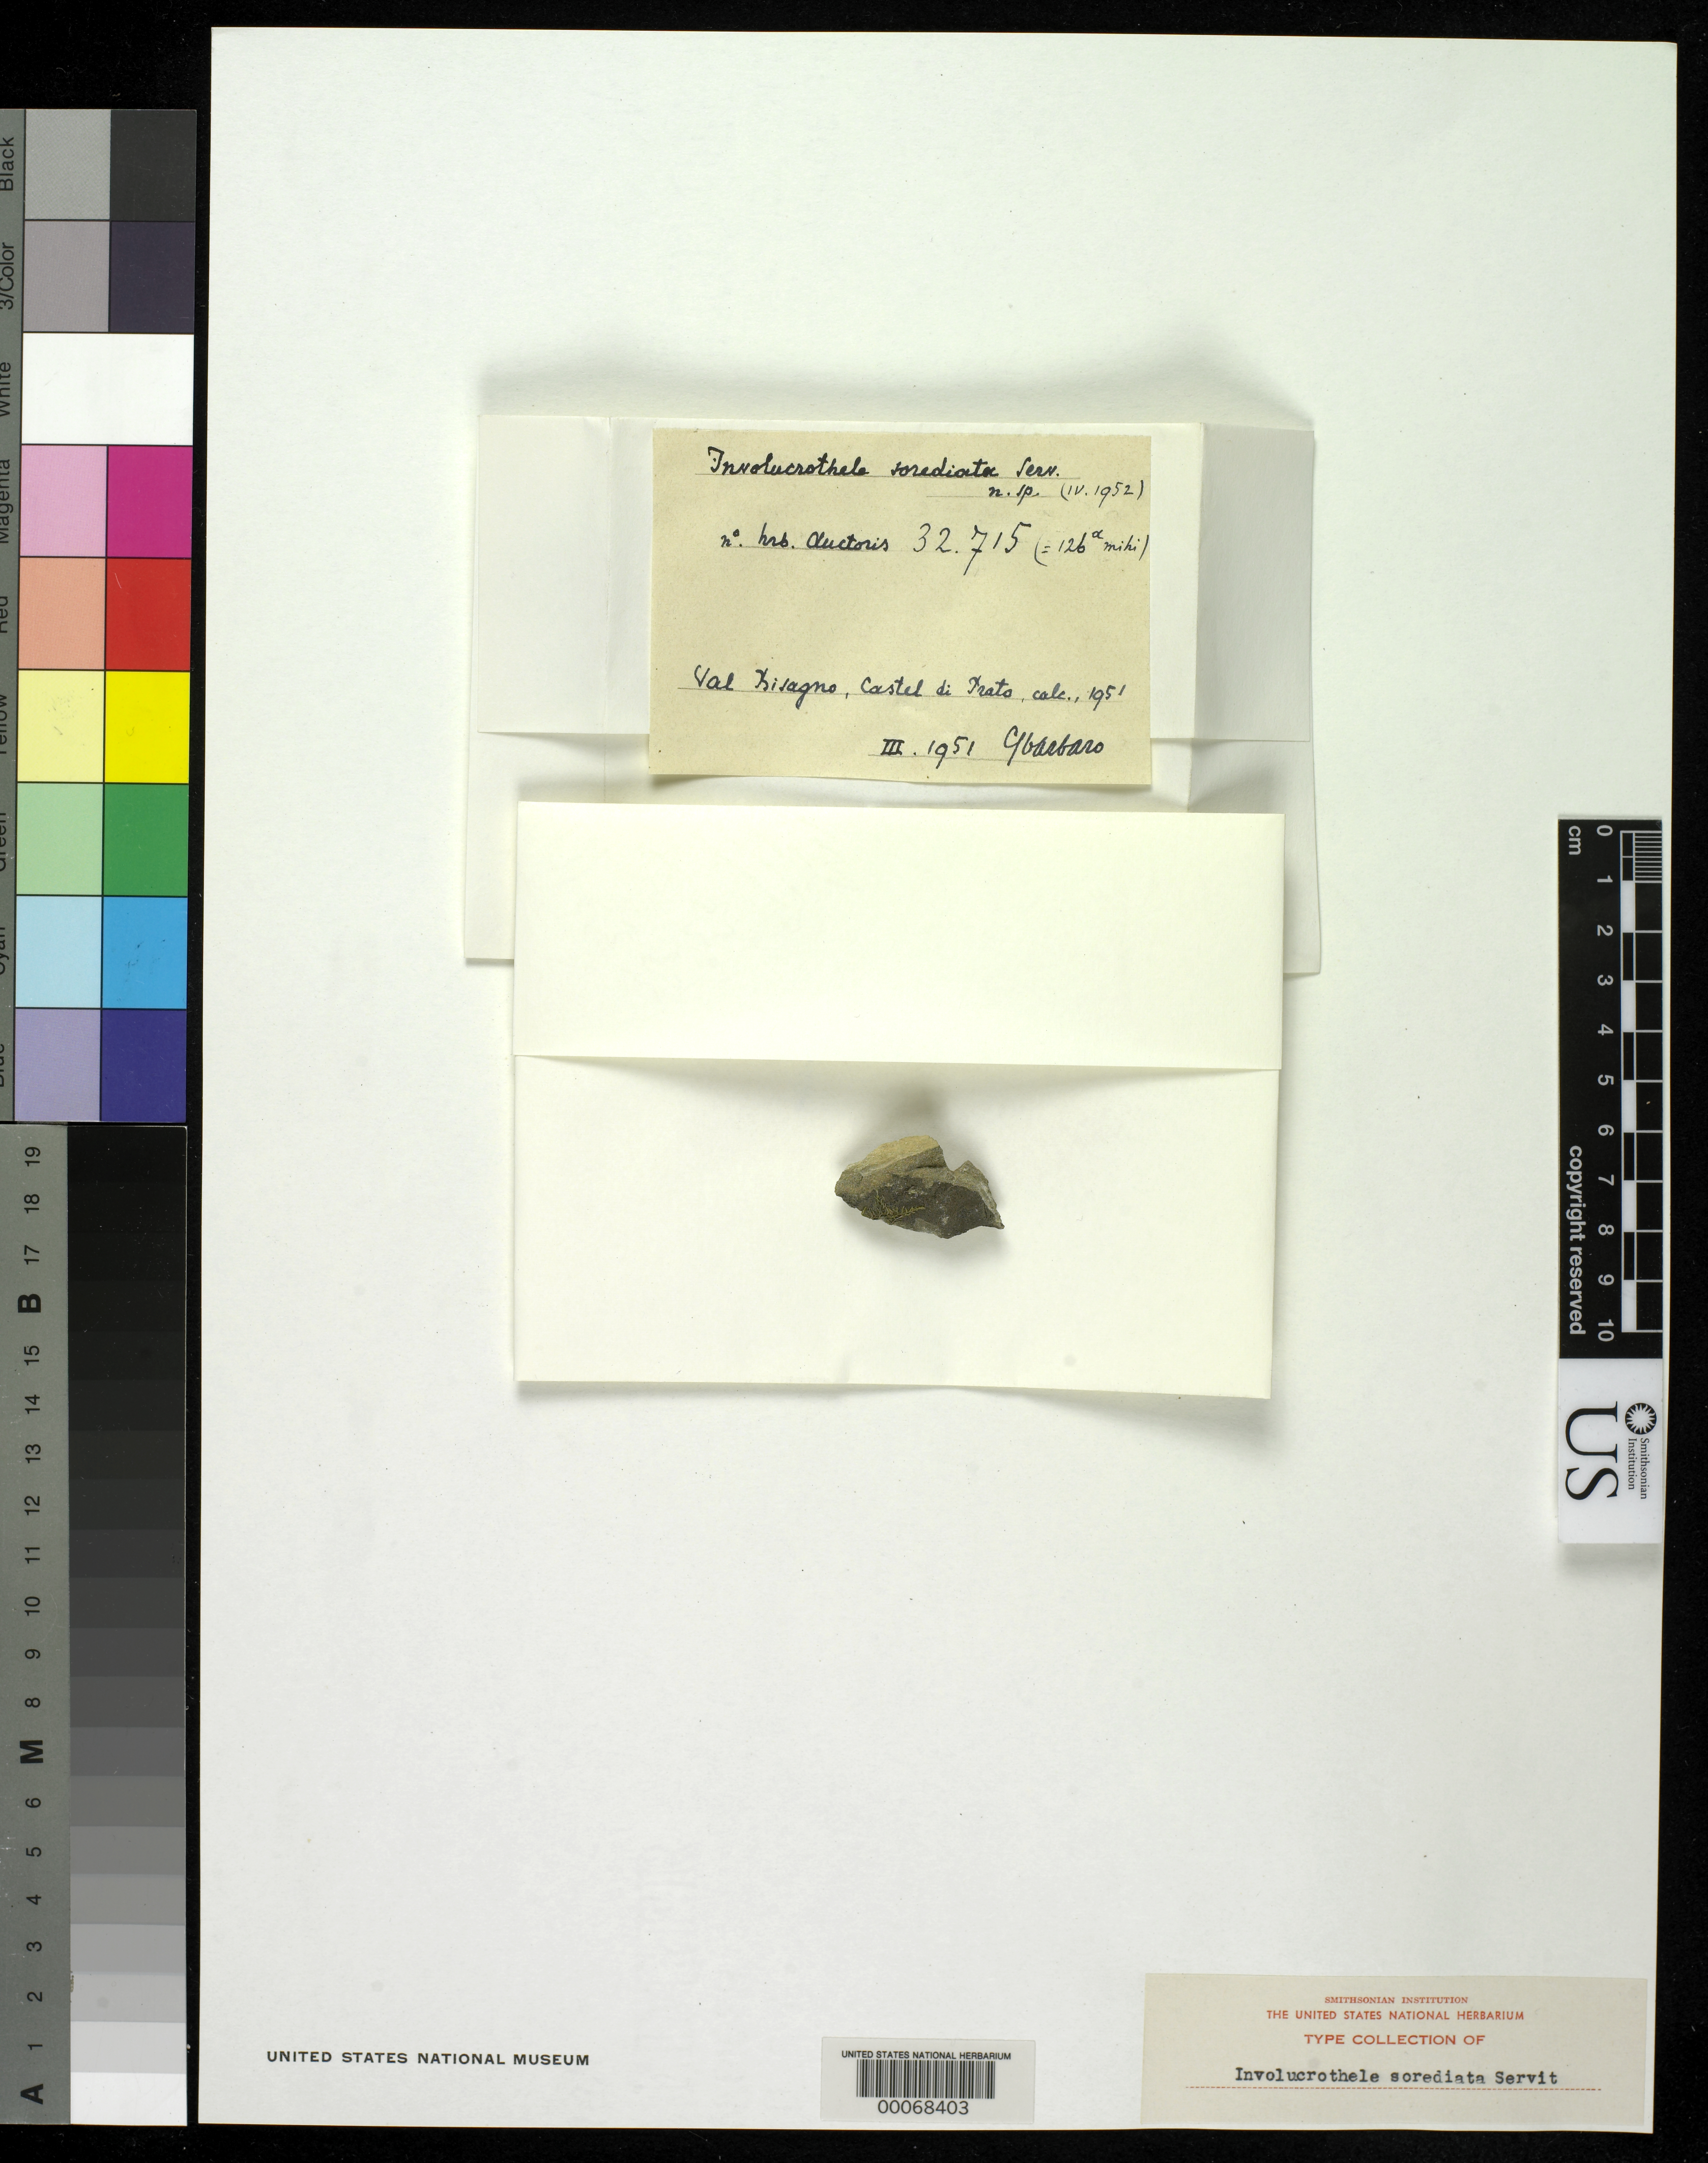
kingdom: Fungi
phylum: Ascomycota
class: Eurotiomycetes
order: Verrucariales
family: Verrucariaceae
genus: Involucrothele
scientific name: Involucrothele sorediata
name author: Servit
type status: Isotype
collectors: C. Sbarbaro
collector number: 32715 Hb. Auctoris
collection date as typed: Mar 1951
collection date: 1951-03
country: Italy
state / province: Liguria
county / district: Genova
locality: Val Bisagno, Castel di Prato.